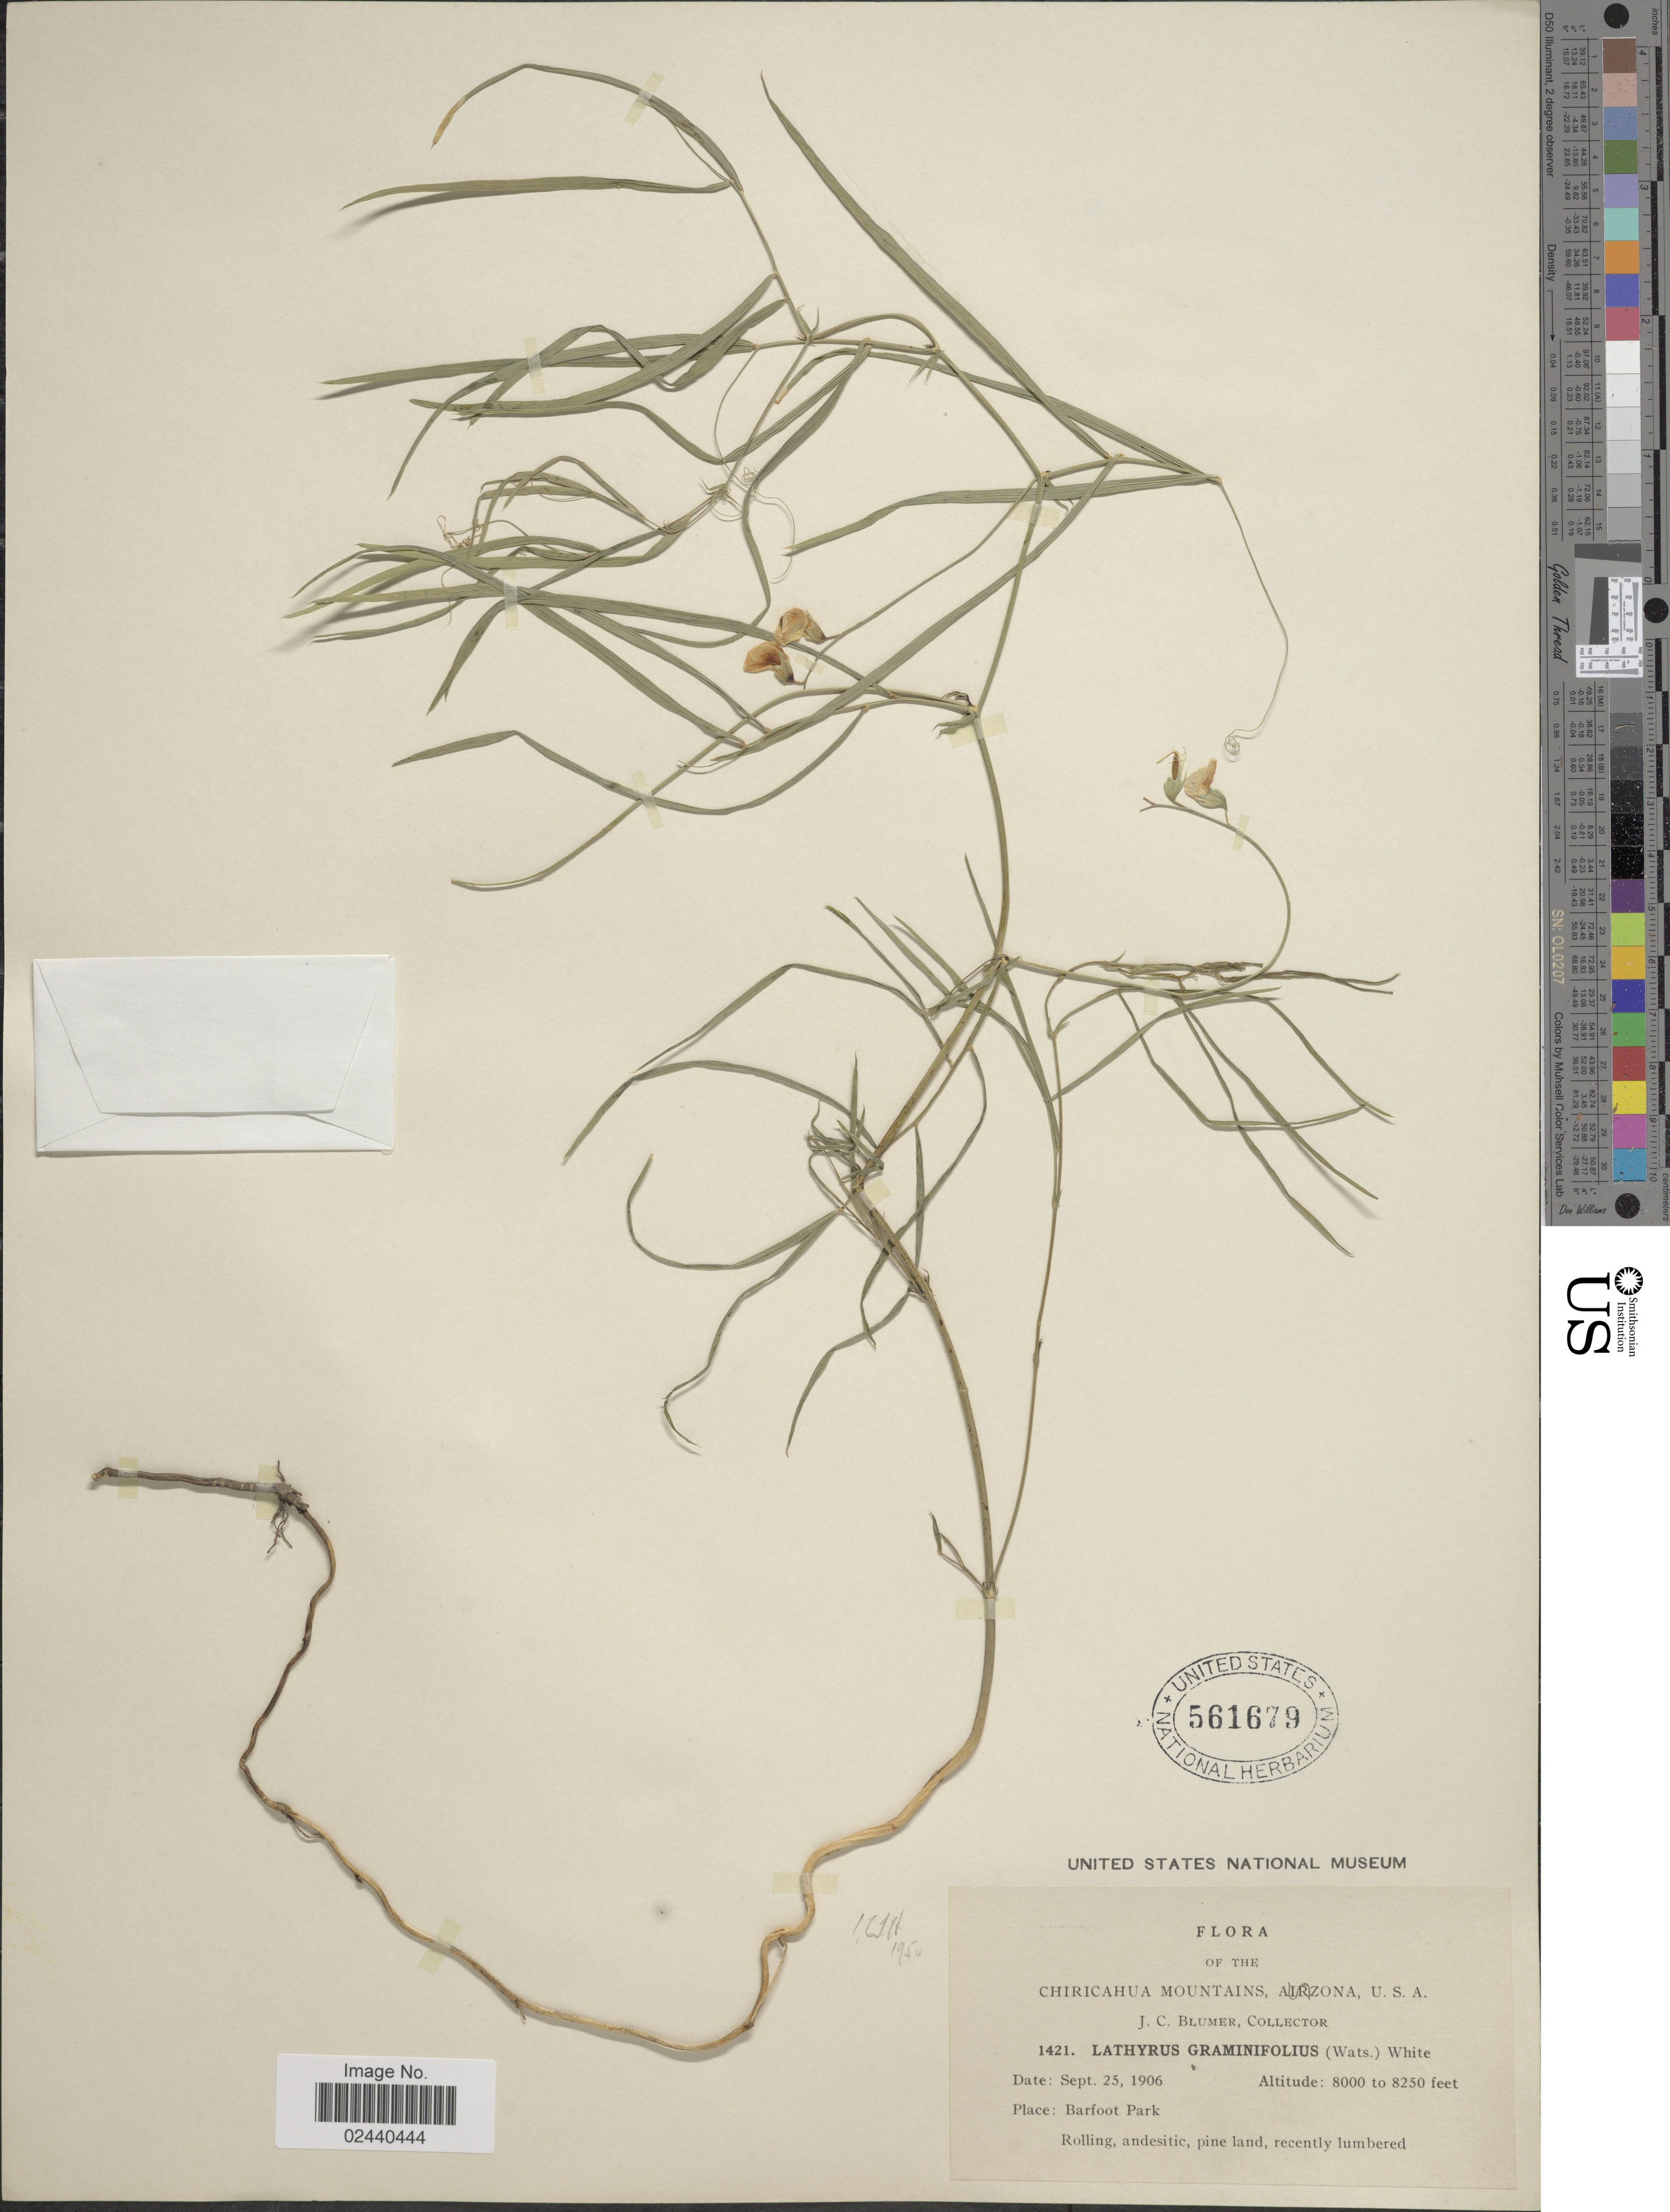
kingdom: Plantae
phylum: Tracheophyta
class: Magnoliopsida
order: Fabales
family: Fabaceae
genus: Lathyrus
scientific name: Lathyrus graminifolius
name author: (S. Watson) T.G. White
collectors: J. C. Blumer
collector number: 1421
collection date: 1906-09-25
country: United States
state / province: Arizona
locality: Chiricahua Mountains, Barfoot Park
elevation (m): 2438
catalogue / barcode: US 561679